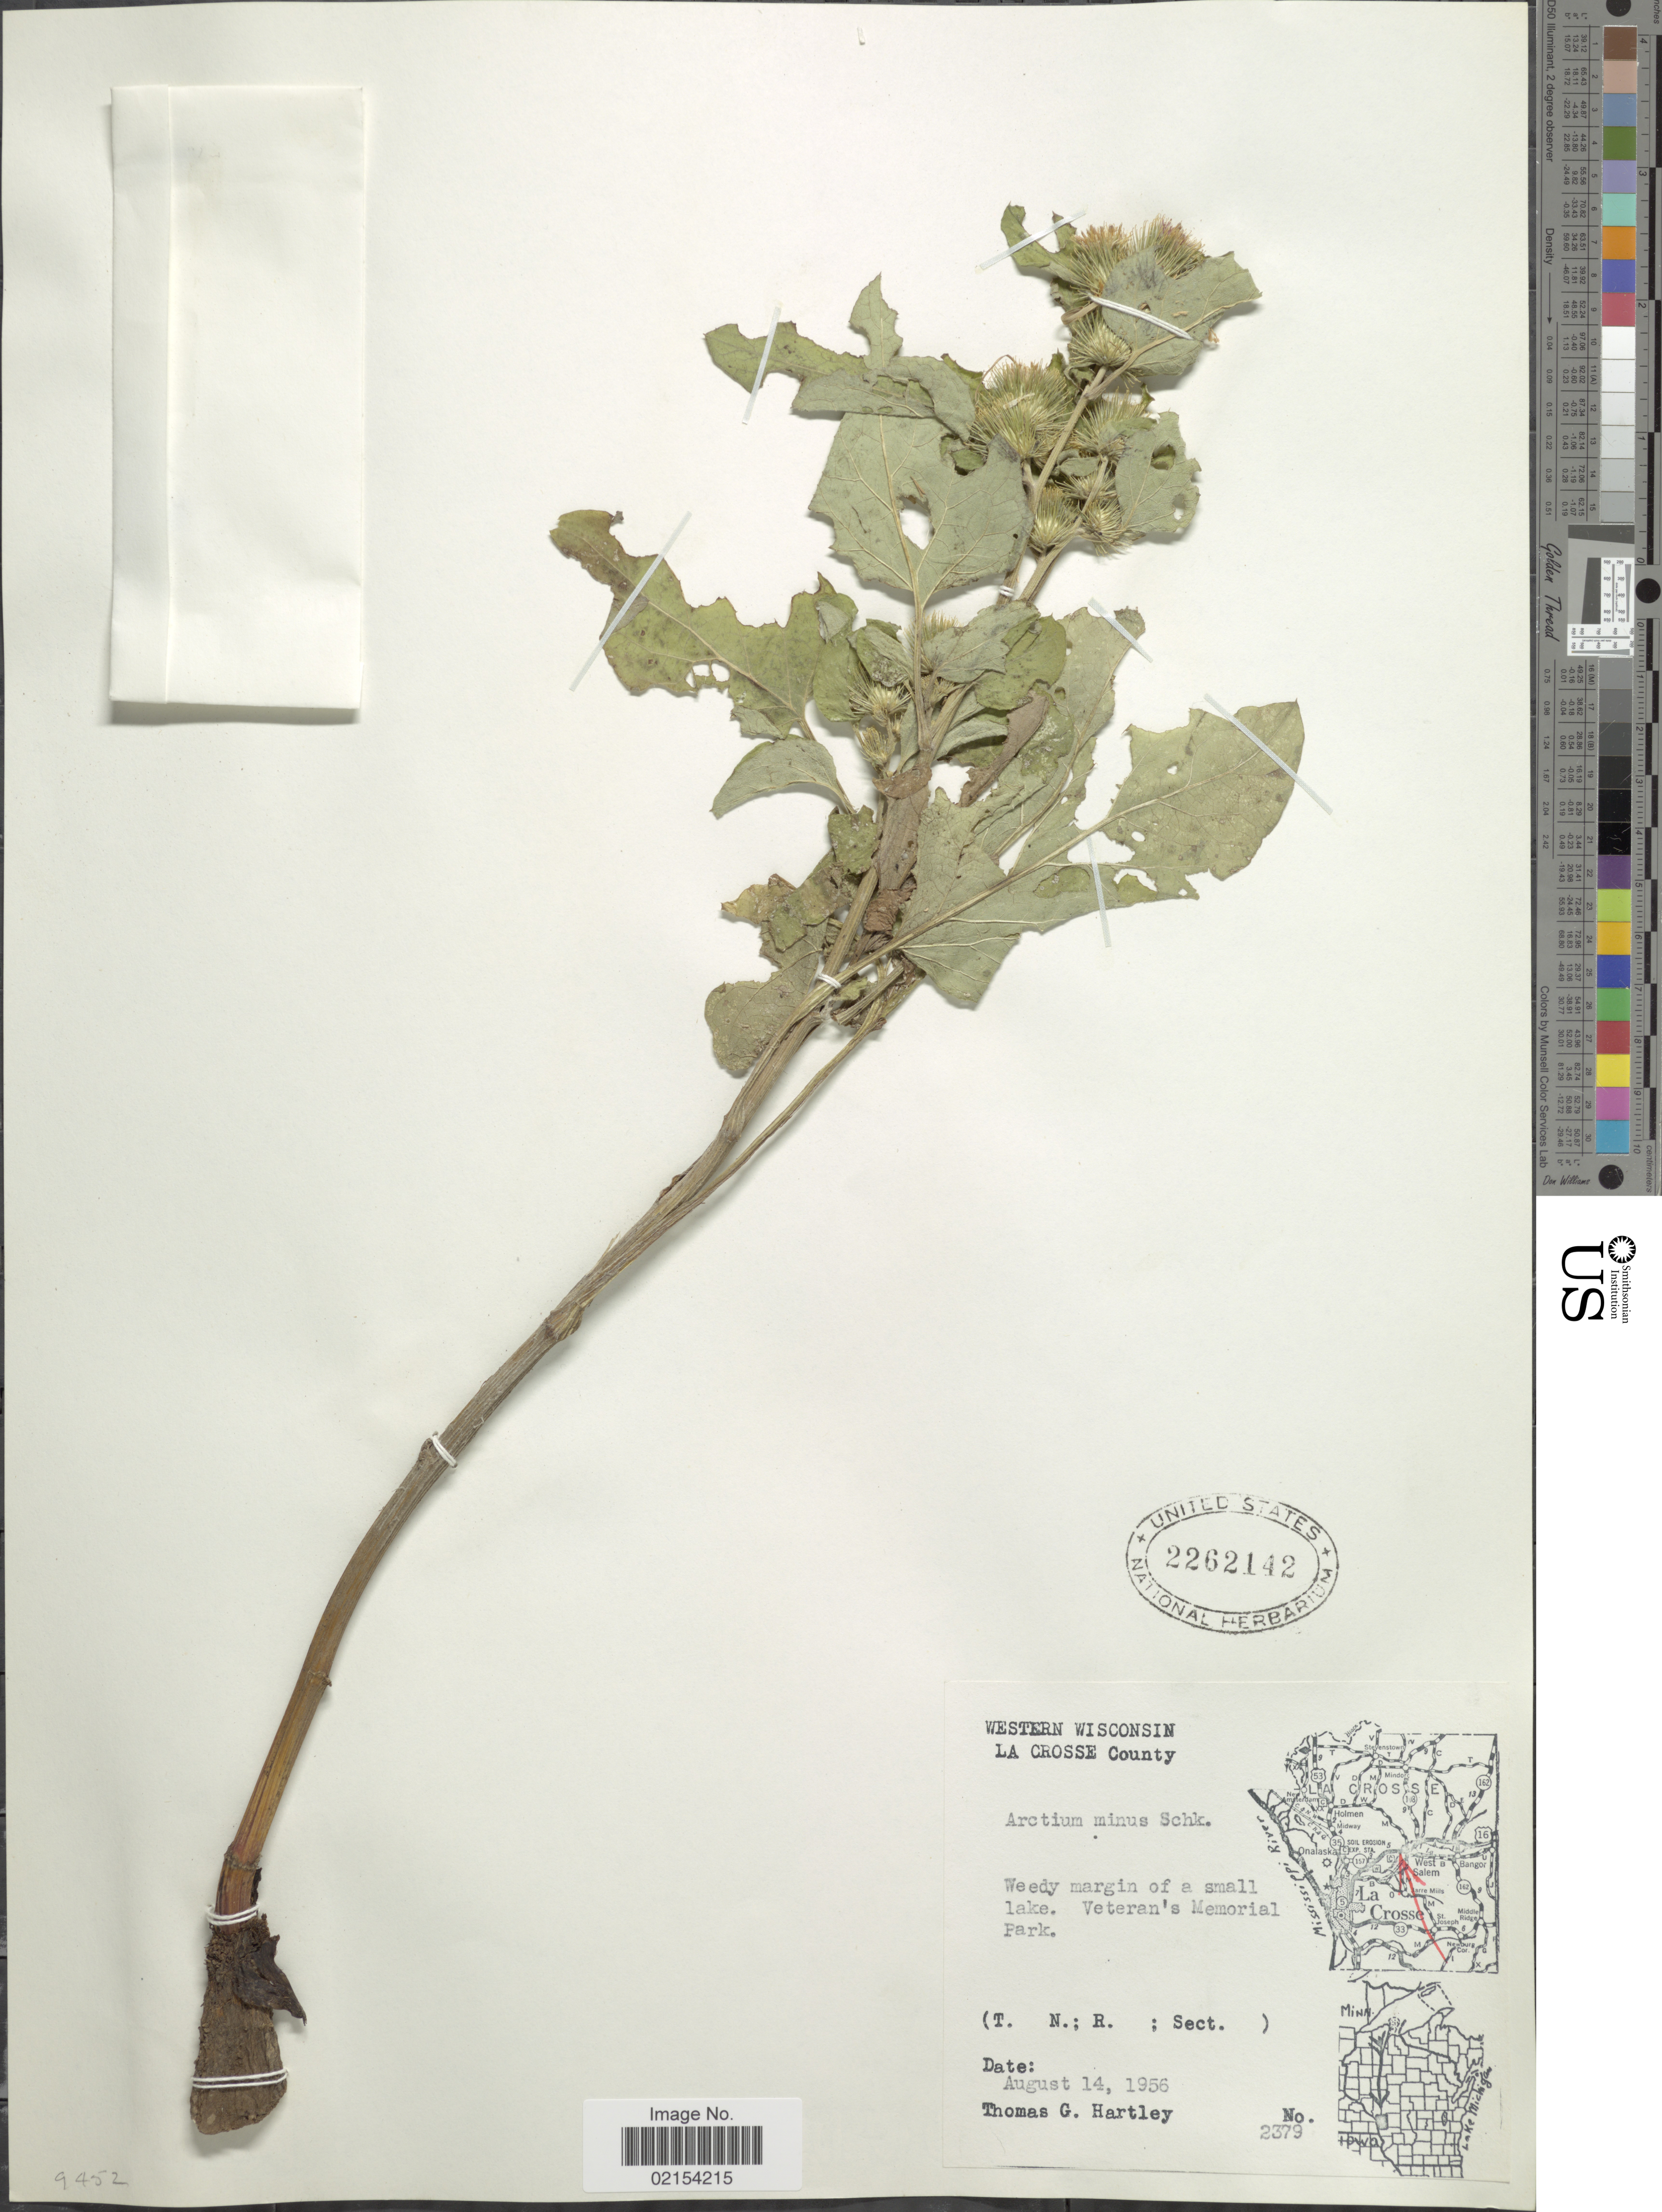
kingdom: Plantae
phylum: Tracheophyta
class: Magnoliopsida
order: Asterales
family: Asteraceae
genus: Arctium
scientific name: Arctium minus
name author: (Hill) Bernh.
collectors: T. G. Hartley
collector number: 2379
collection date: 1956-08-14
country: United States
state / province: Wisconsin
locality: Western Wisconsin. La Crosse County. Veteran's Memorial Park.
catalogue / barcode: US 2262142